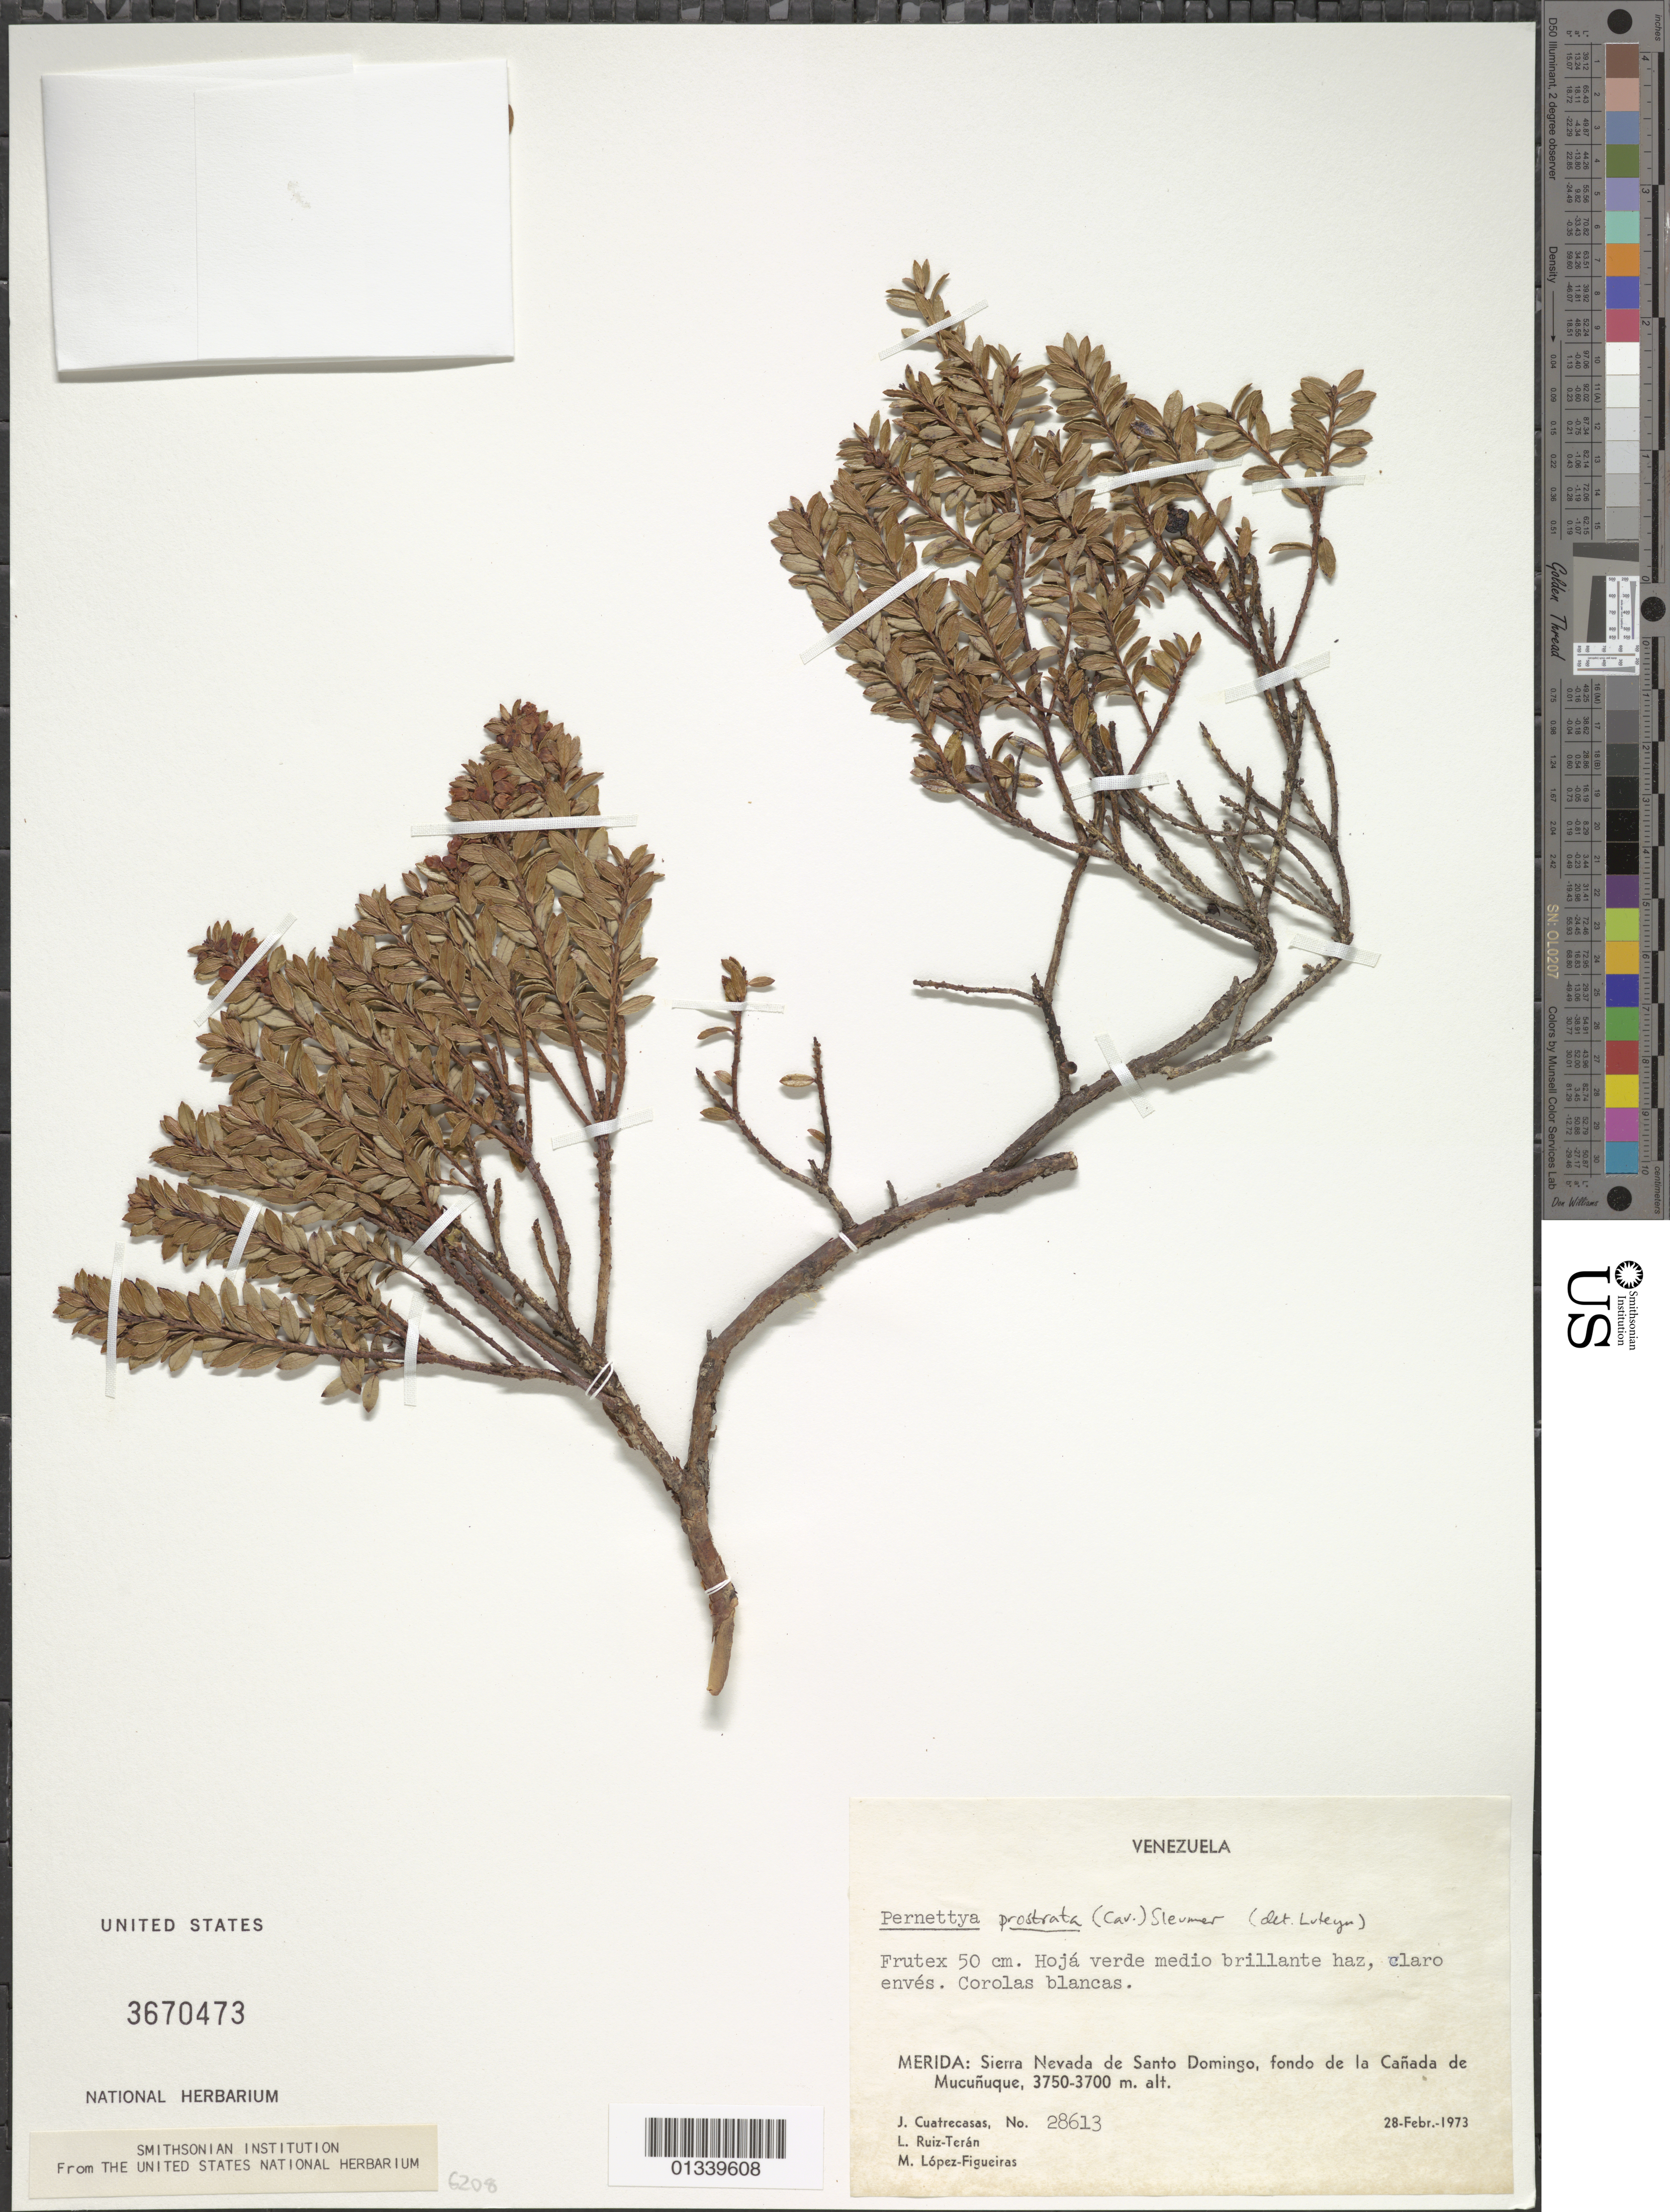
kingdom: Plantae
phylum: Tracheophyta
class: Magnoliopsida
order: Ericales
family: Ericaceae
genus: Pernettya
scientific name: Pernettya prostrata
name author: (Cav.) DC.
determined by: Luteyn, J. L.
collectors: J. Cuatrecasas, L. E. Ruíz-Terán & M. López Figueiras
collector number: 28613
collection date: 1973-02-28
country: Venezuela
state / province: Mérida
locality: Sierra Nevada de Santo Domingo, fondo de la Canada de Mucunuque.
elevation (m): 3700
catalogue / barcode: US 3670473